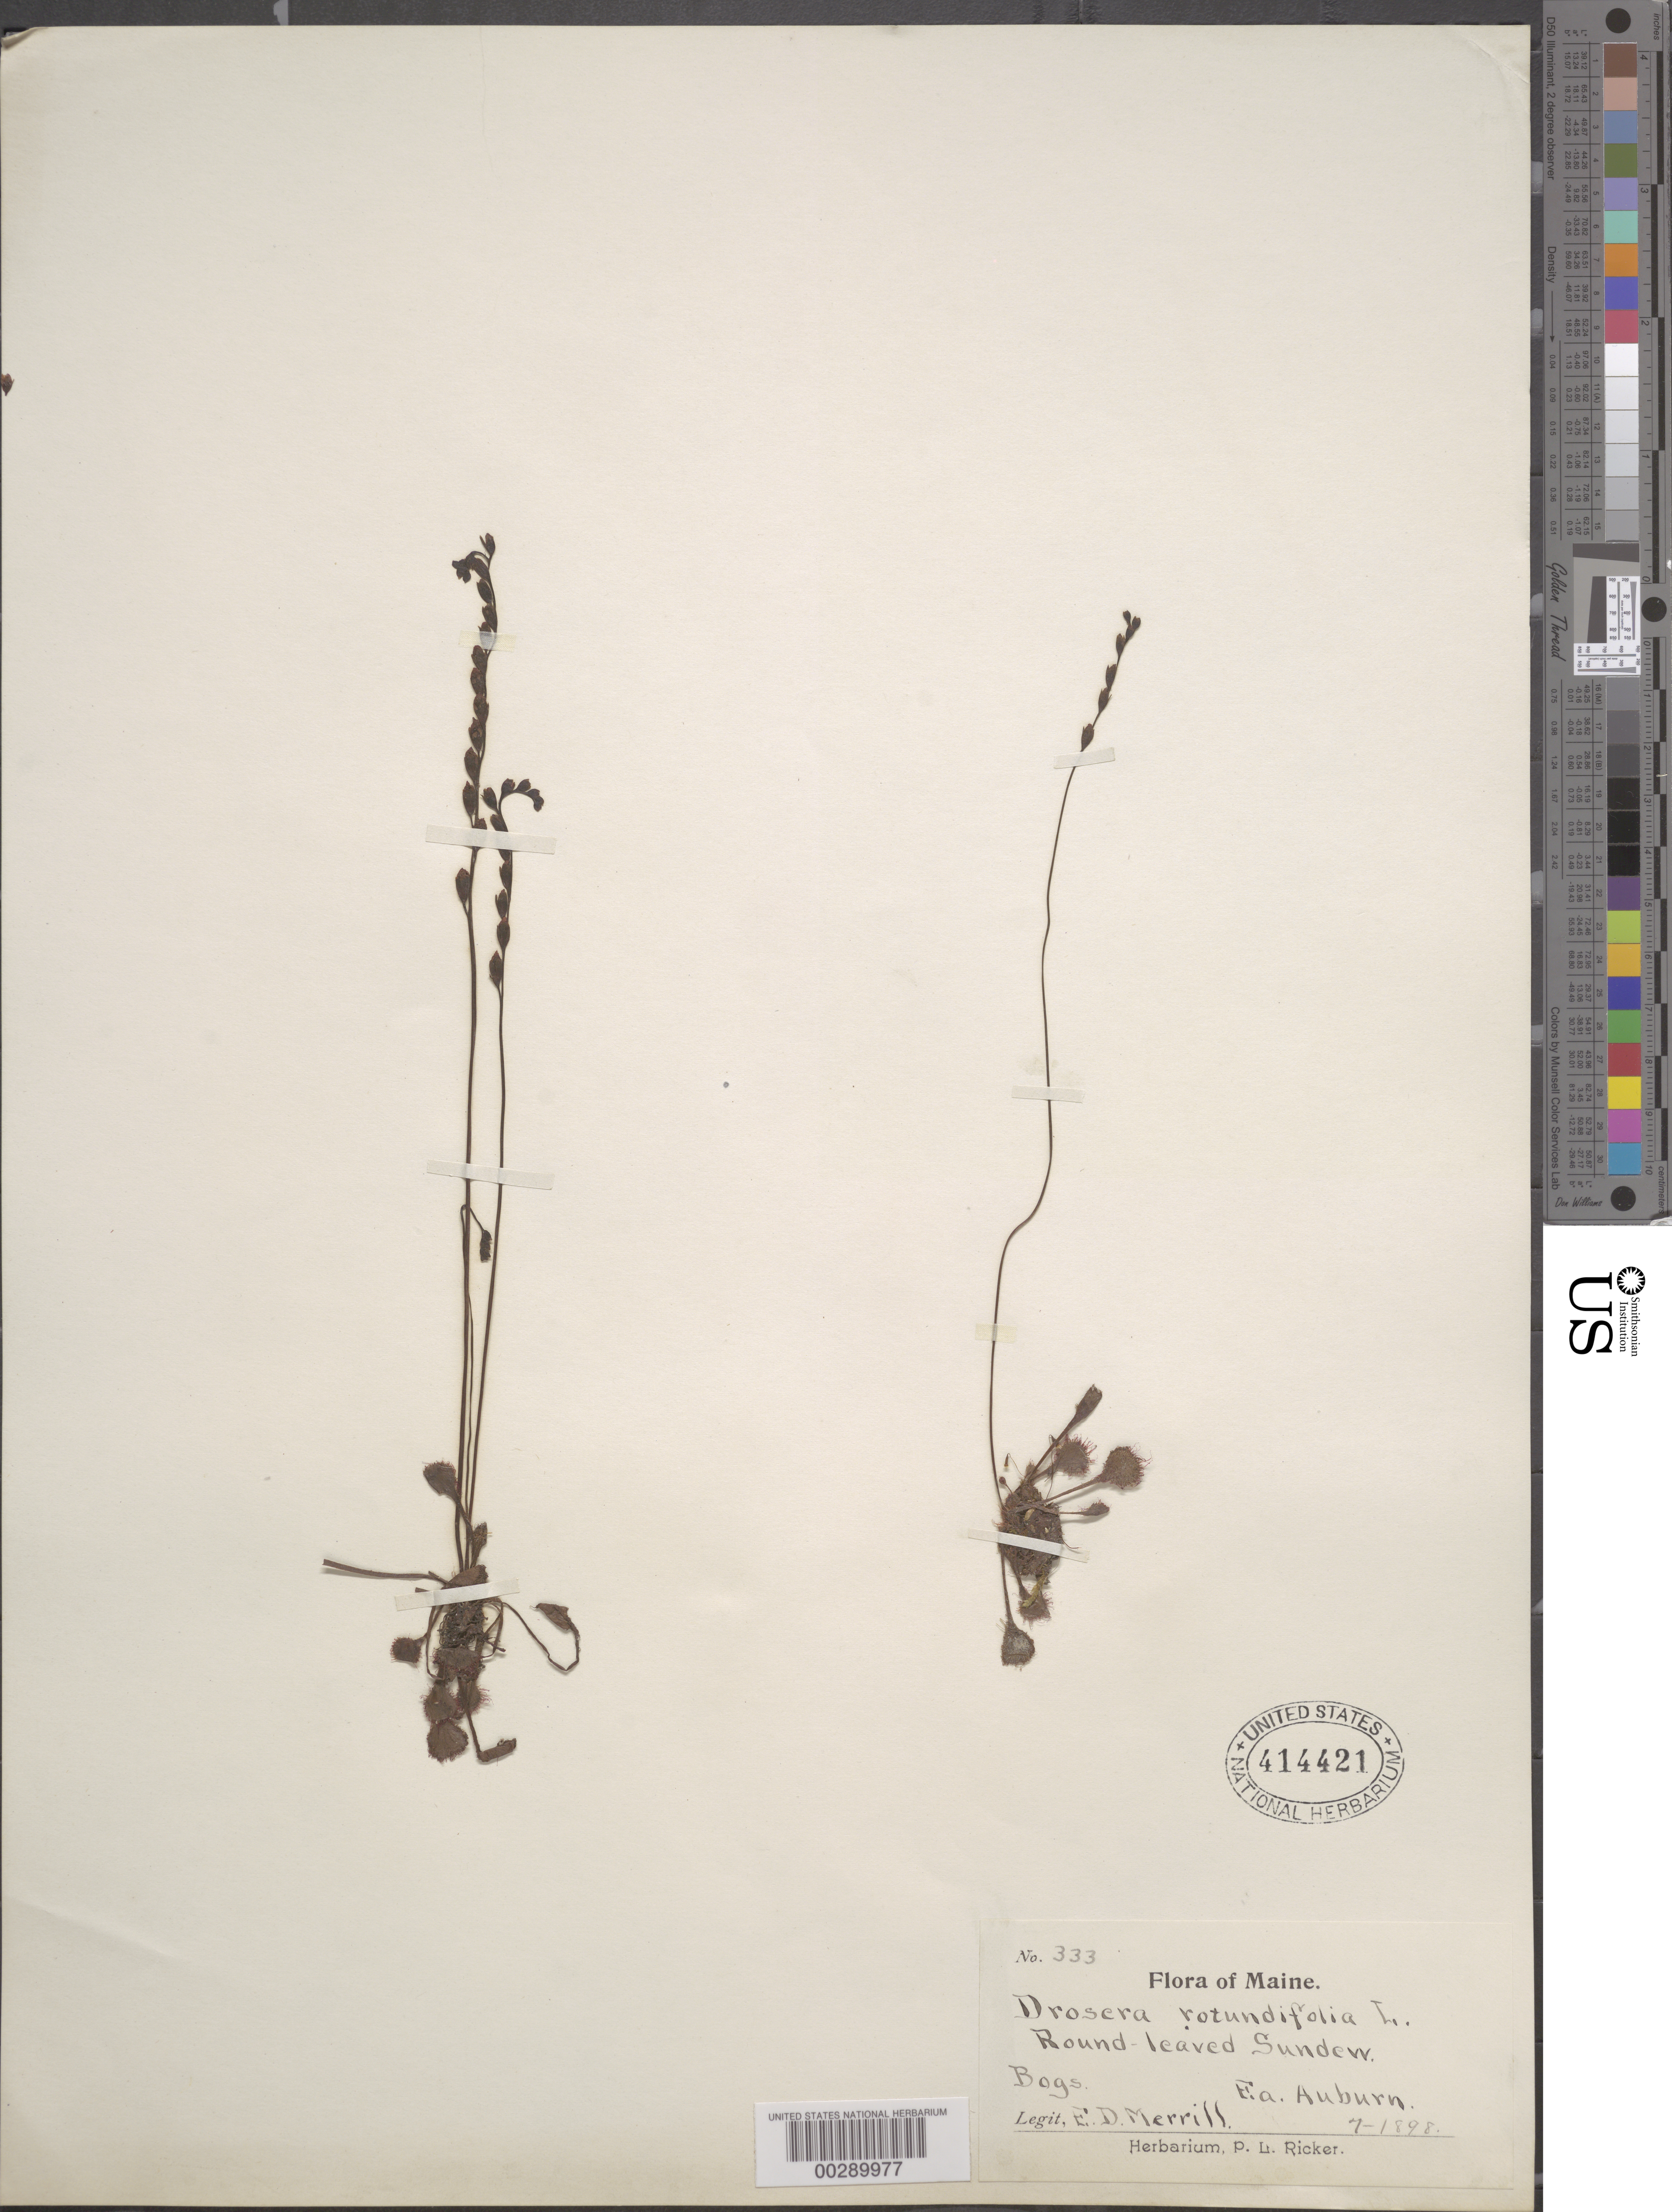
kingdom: Plantae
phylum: Tracheophyta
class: Magnoliopsida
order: Caryophyllales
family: Droseraceae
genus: Drosera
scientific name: Drosera rotundifolia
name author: L.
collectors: E. D. Merrill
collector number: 333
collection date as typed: Jul 1898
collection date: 1898-07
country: United States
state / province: Maine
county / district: Androscoggin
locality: Auburn ?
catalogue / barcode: US 414421